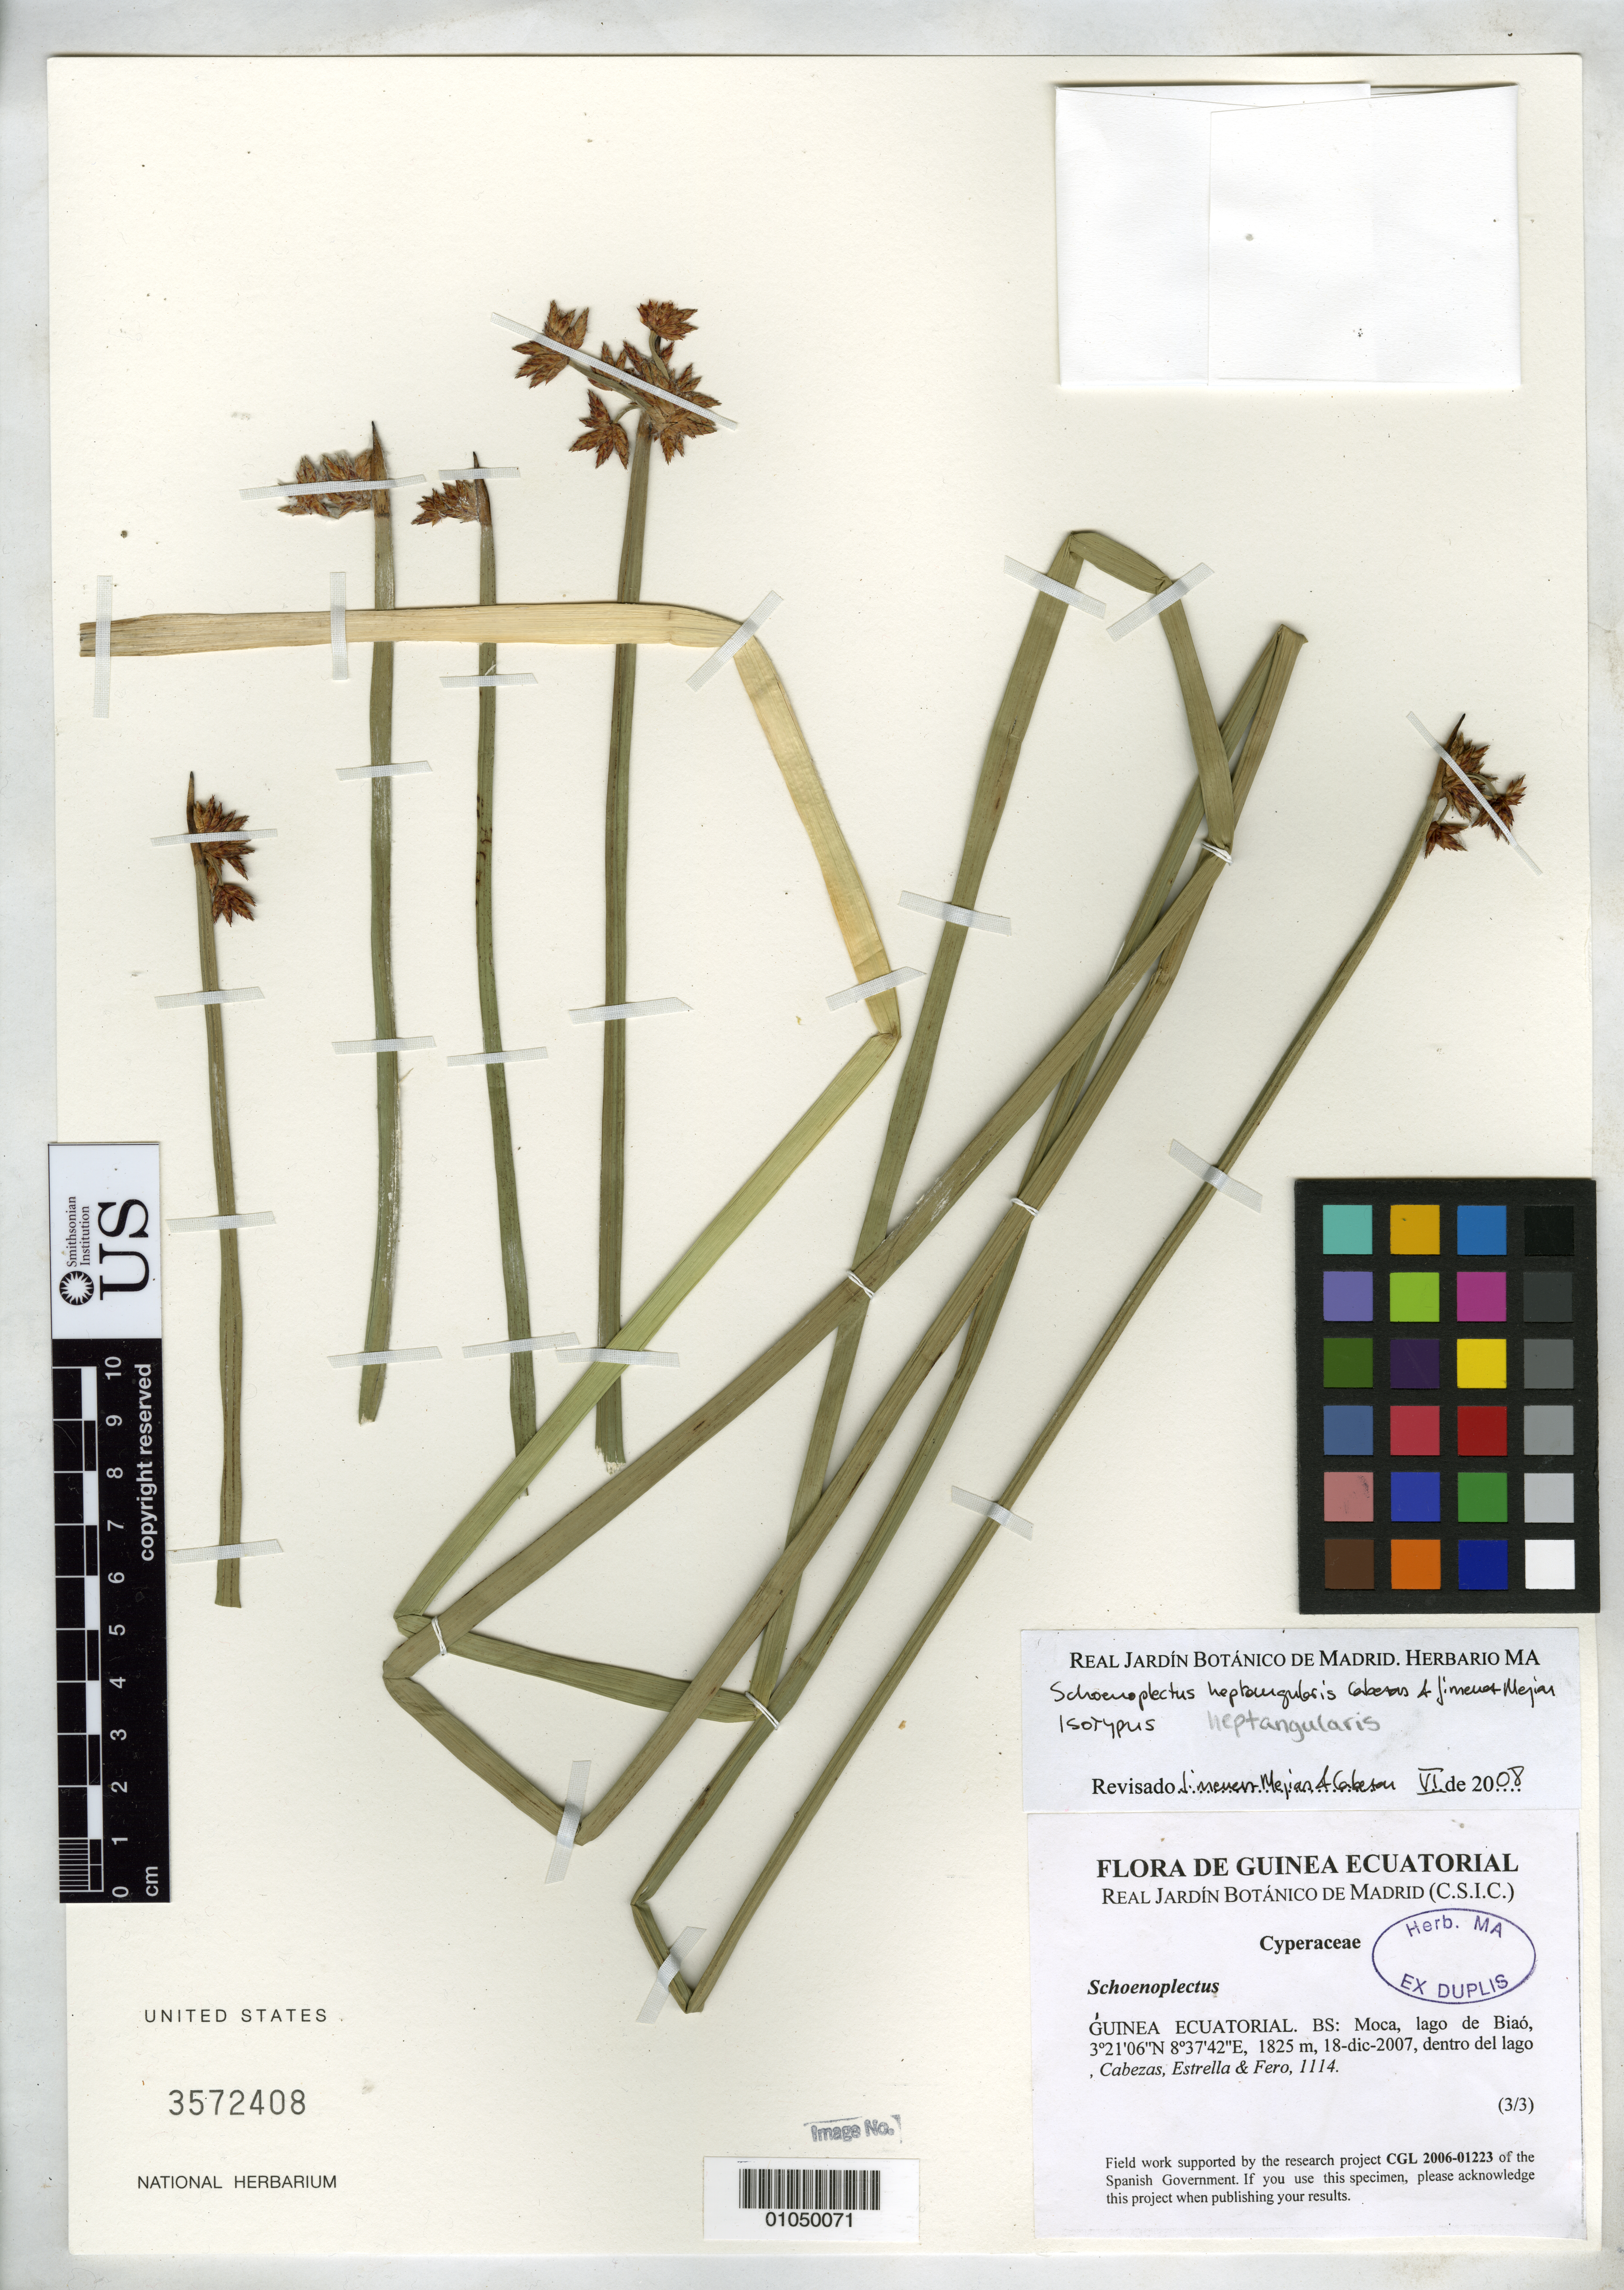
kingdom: Plantae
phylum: Tracheophyta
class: Liliopsida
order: Poales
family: Cyperaceae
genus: Schoenoplectus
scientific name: Schoenoplectus heptangularis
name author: Cabezas & Jim.Mejías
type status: Isotype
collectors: F. Cabezas, -. Estrella & -. Fero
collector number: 1114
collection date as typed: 18 Dec 2007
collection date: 2007-12-18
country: Equatorial Guinea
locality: Guinea Ecuatorial. BS: Moca, lago de Biaó.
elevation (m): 1825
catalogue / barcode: US 3572408